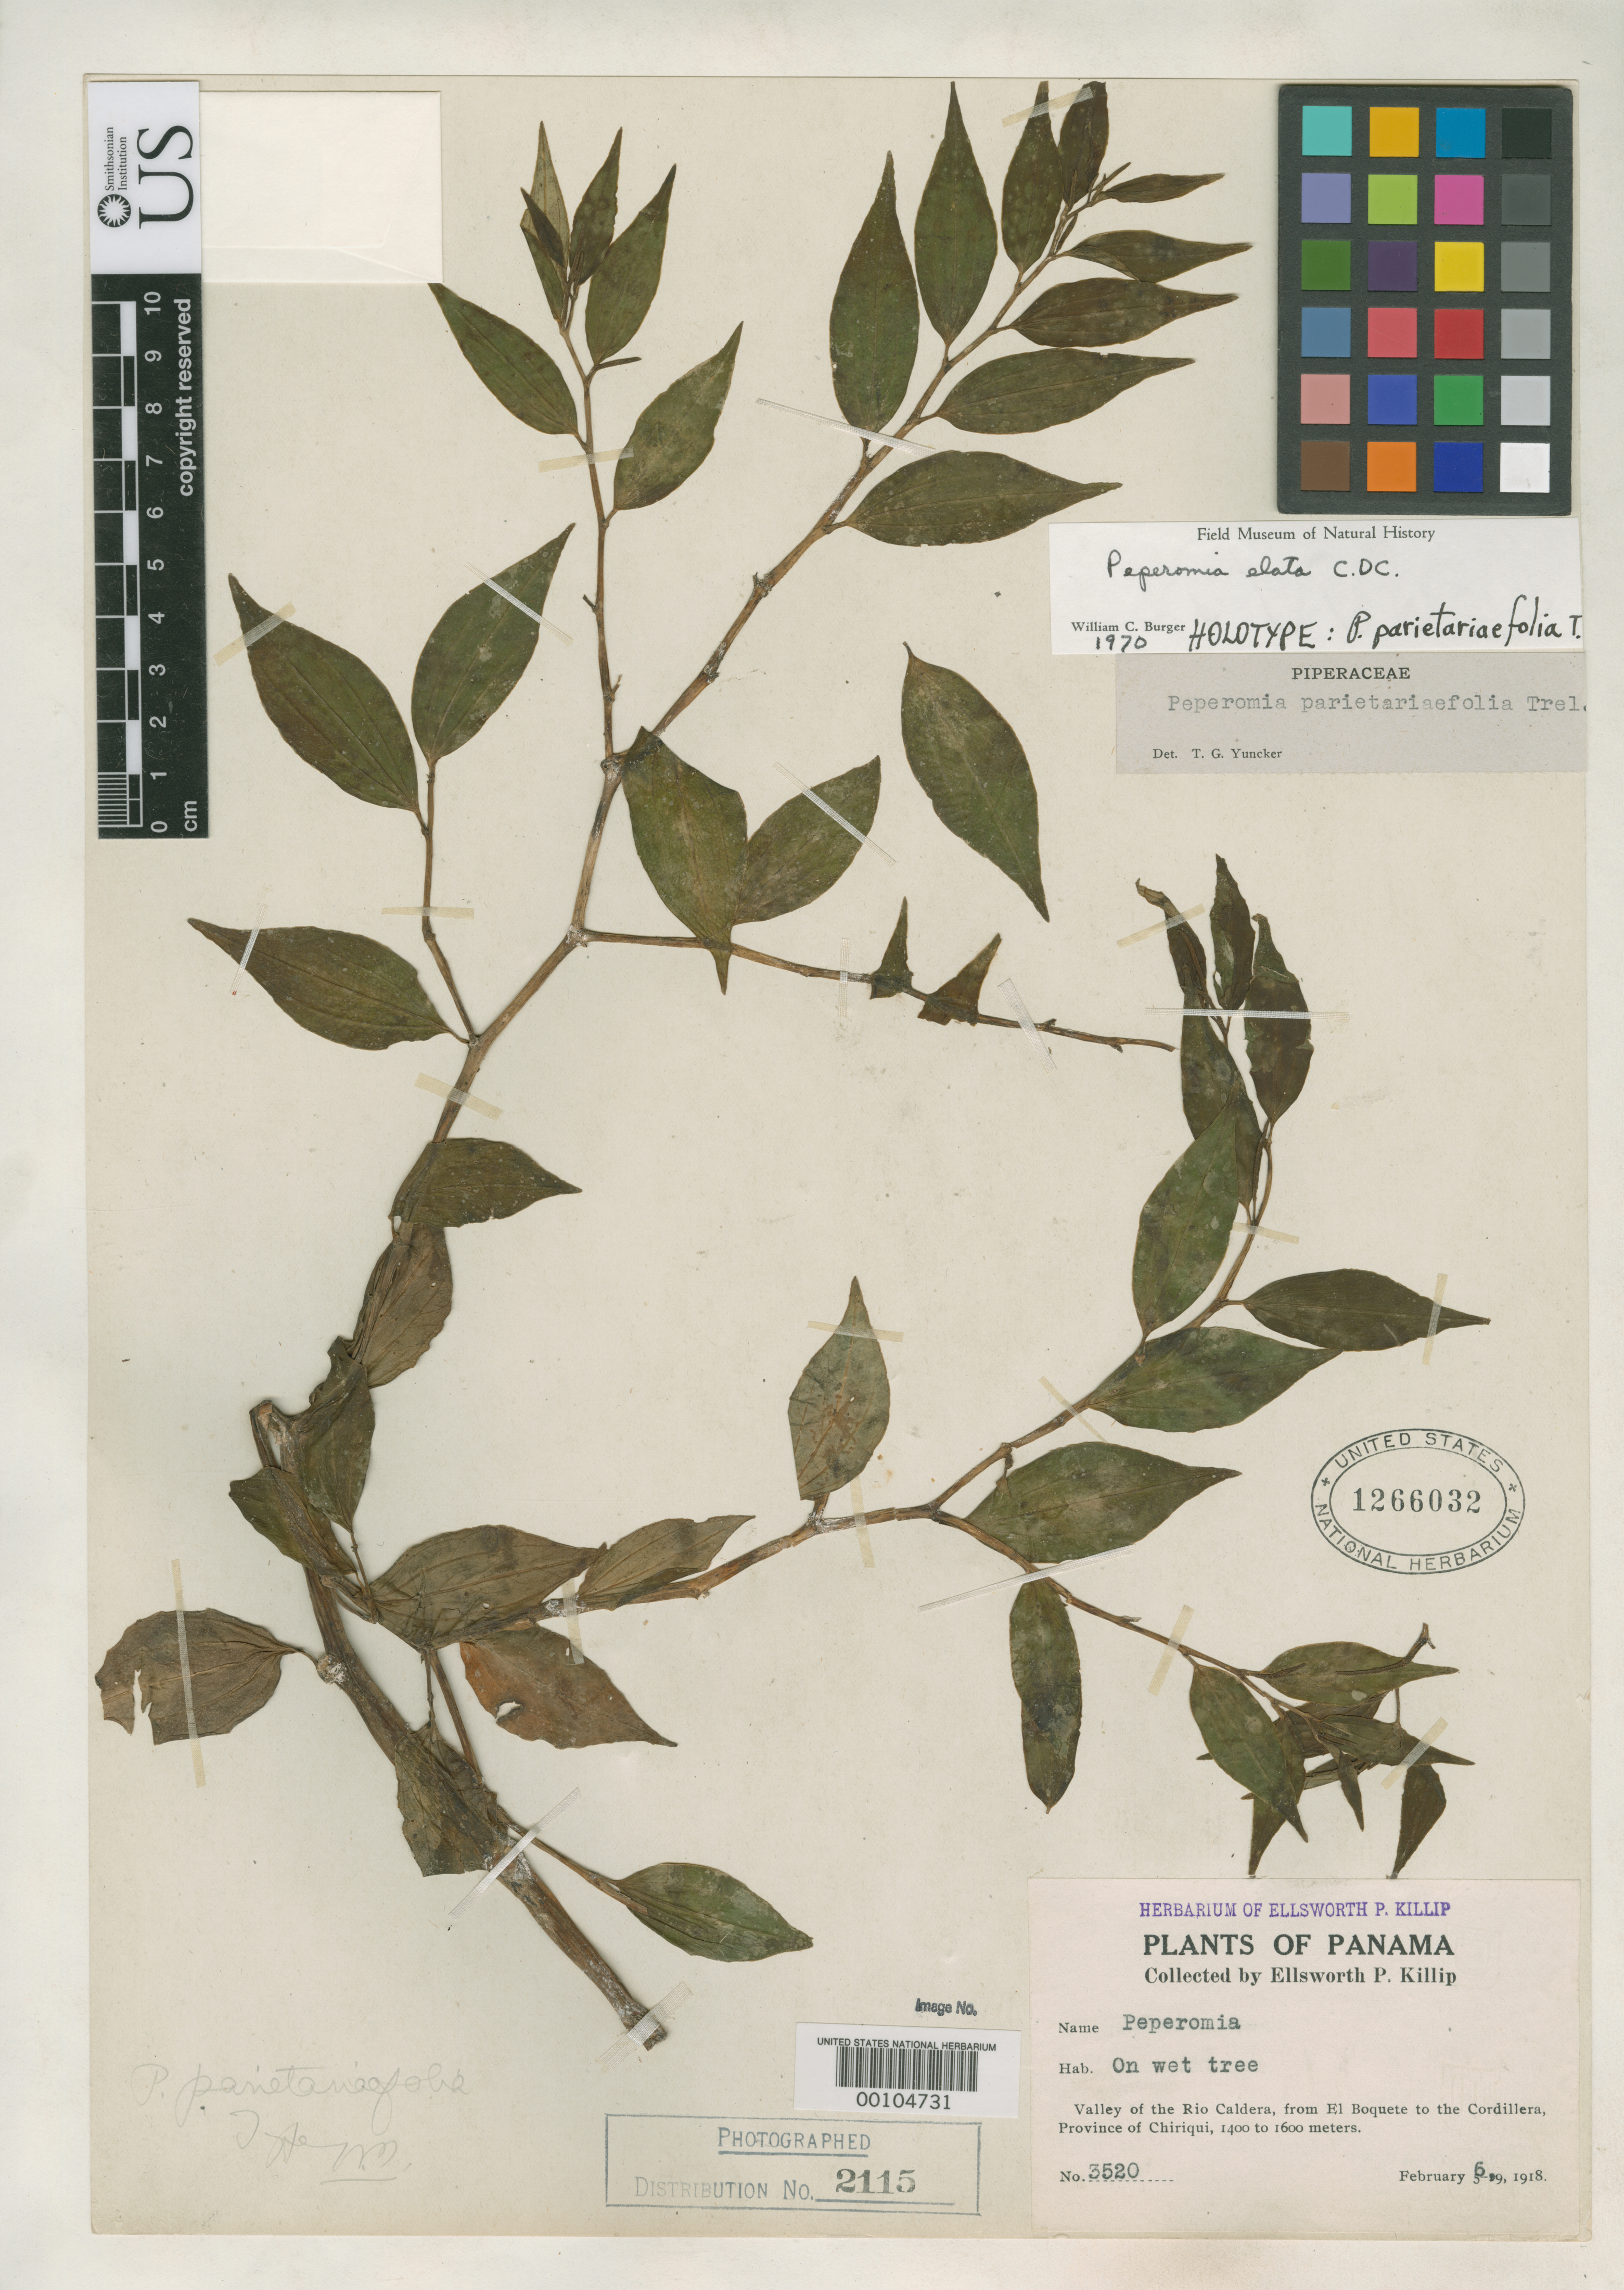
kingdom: Plantae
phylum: Tracheophyta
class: Magnoliopsida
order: Piperales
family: Piperaceae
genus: Peperomia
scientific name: Peperomia parietariifolia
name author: Trel.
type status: Holotype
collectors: E. P. Killip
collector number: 3520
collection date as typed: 06 Feb 1918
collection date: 1918-02-06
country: Panama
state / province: Chiriquí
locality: Rio Caldera, from El Boquete to the Cordillera.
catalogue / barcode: US 1266032